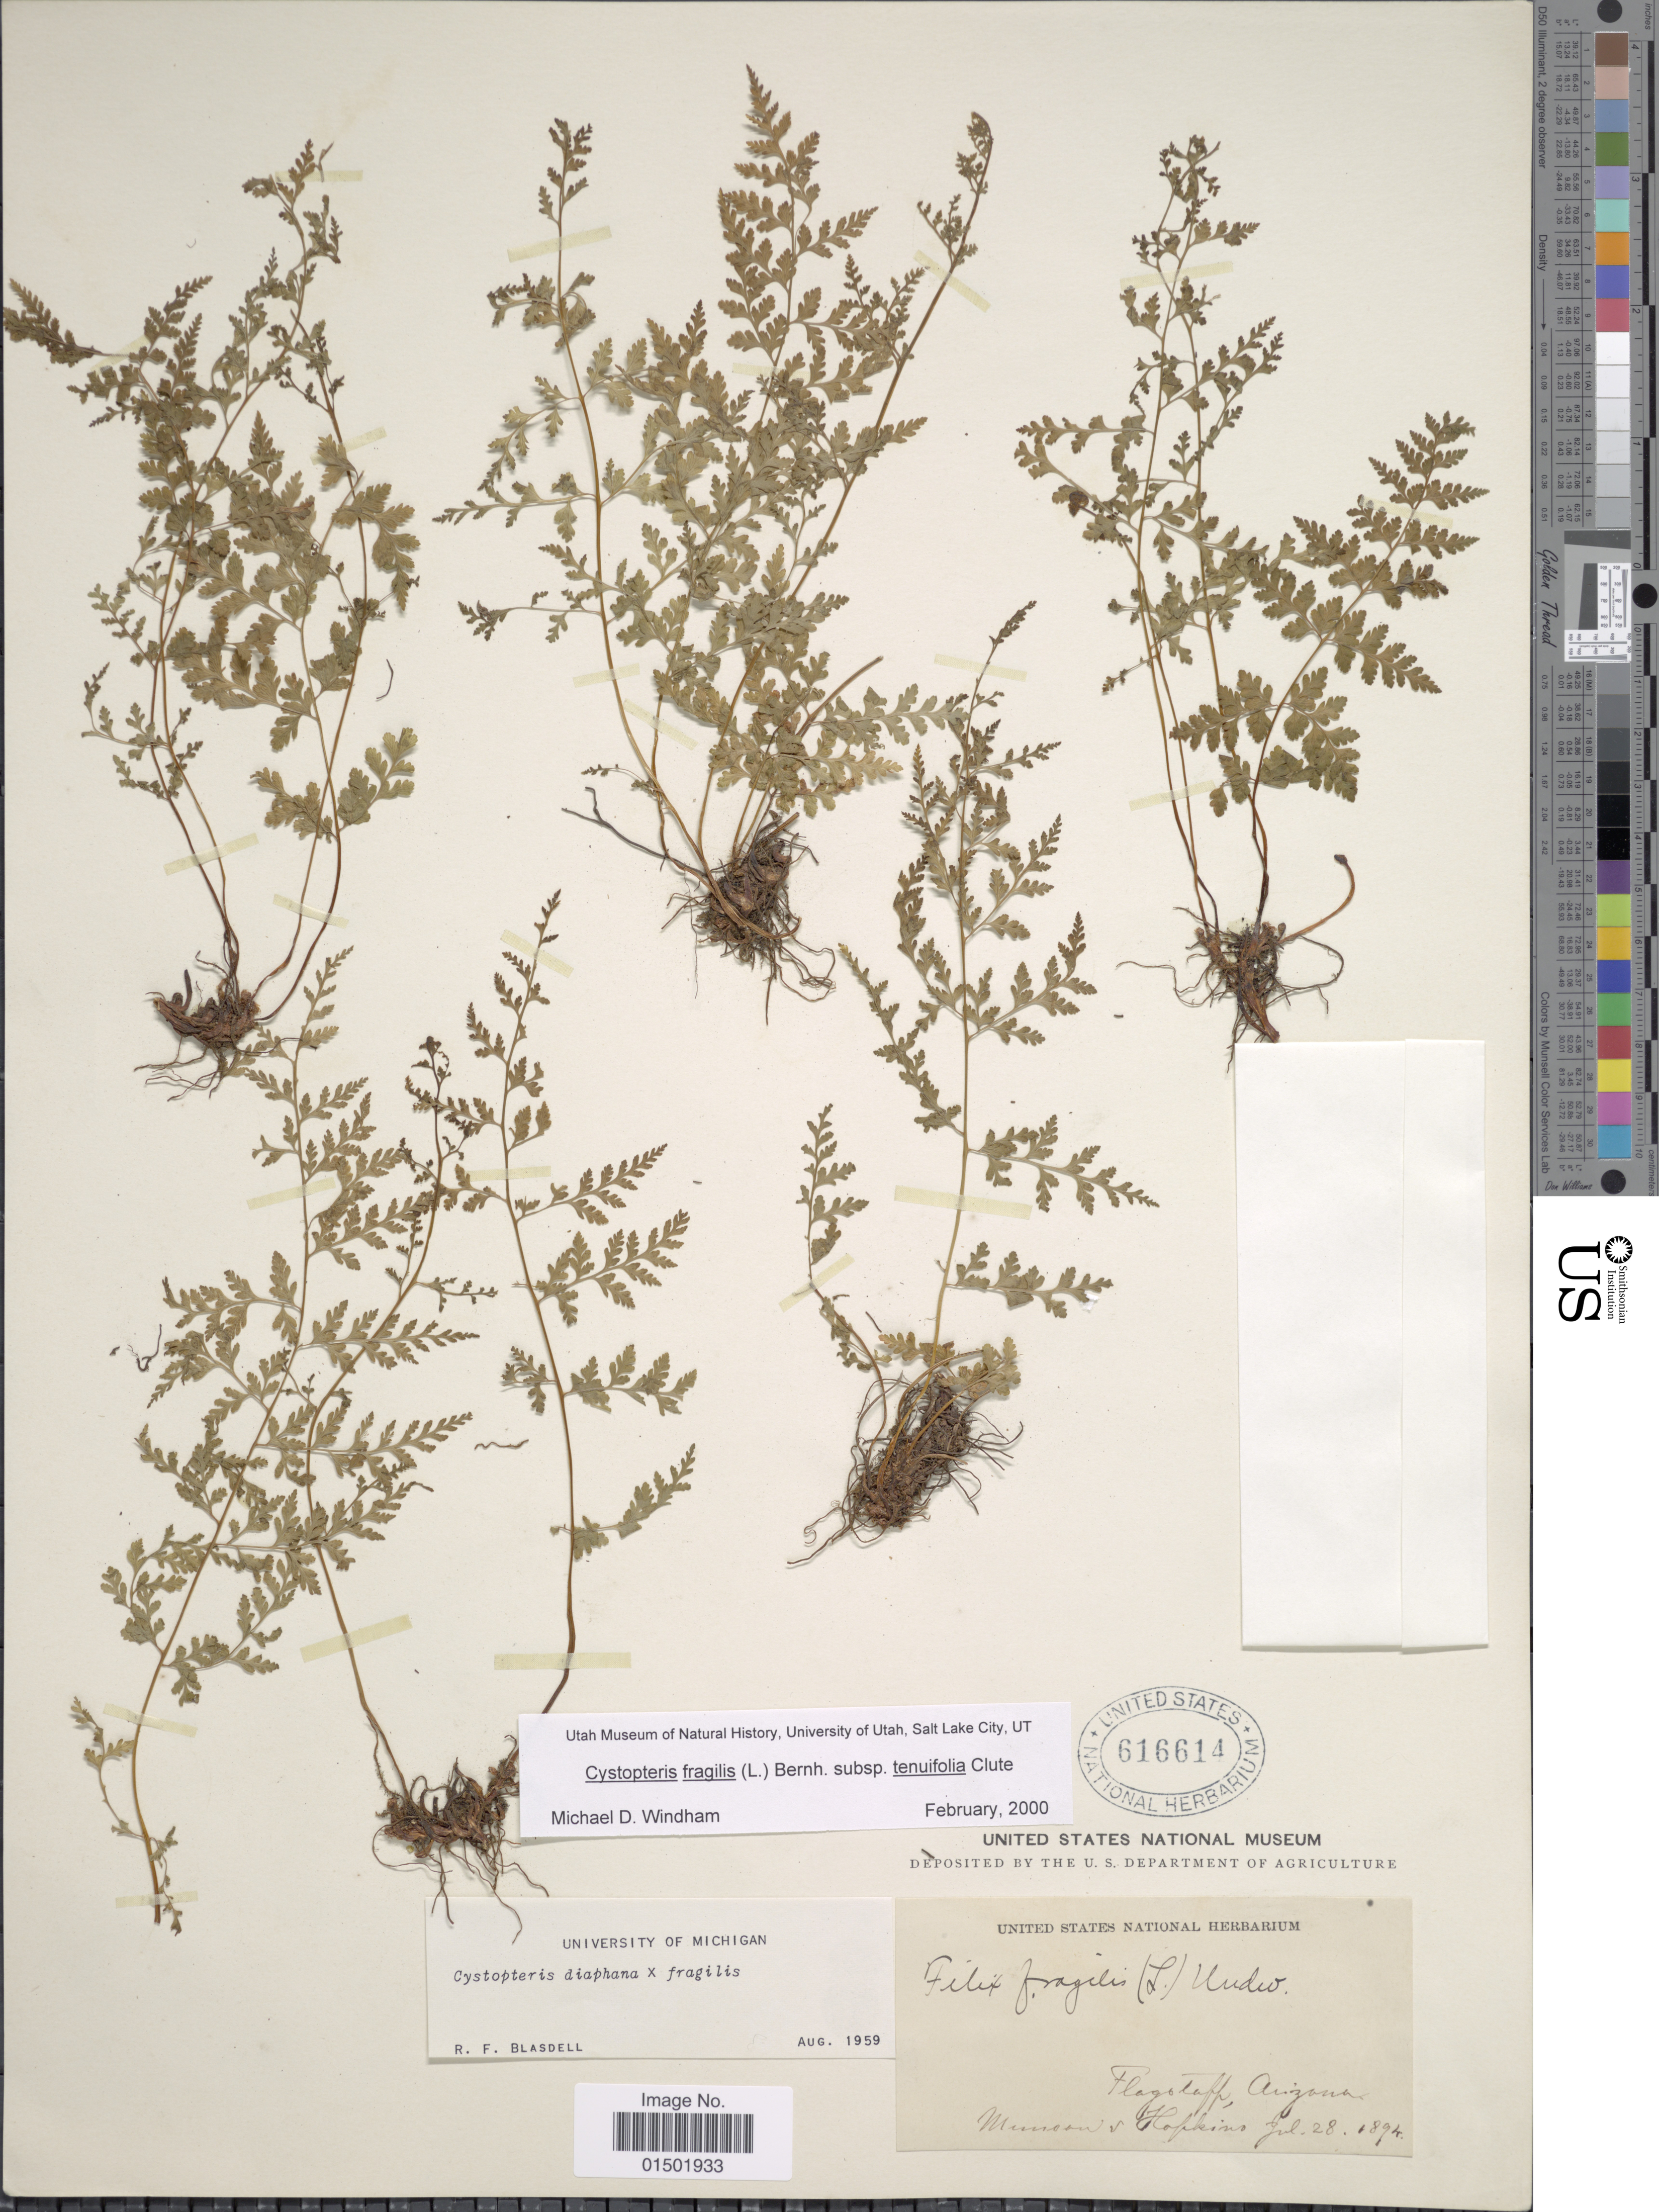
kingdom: Plantae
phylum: Tracheophyta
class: Polypodiopsida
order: Polypodiales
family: Cystopteridaceae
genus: Cystopteris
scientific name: Cystopteris fragilis var. tenuifolia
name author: (Clute) M. Broun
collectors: -. Munson & -- Hopkins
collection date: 1894-07-28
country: United States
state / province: Arizona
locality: Flagstaff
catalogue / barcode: US 616614